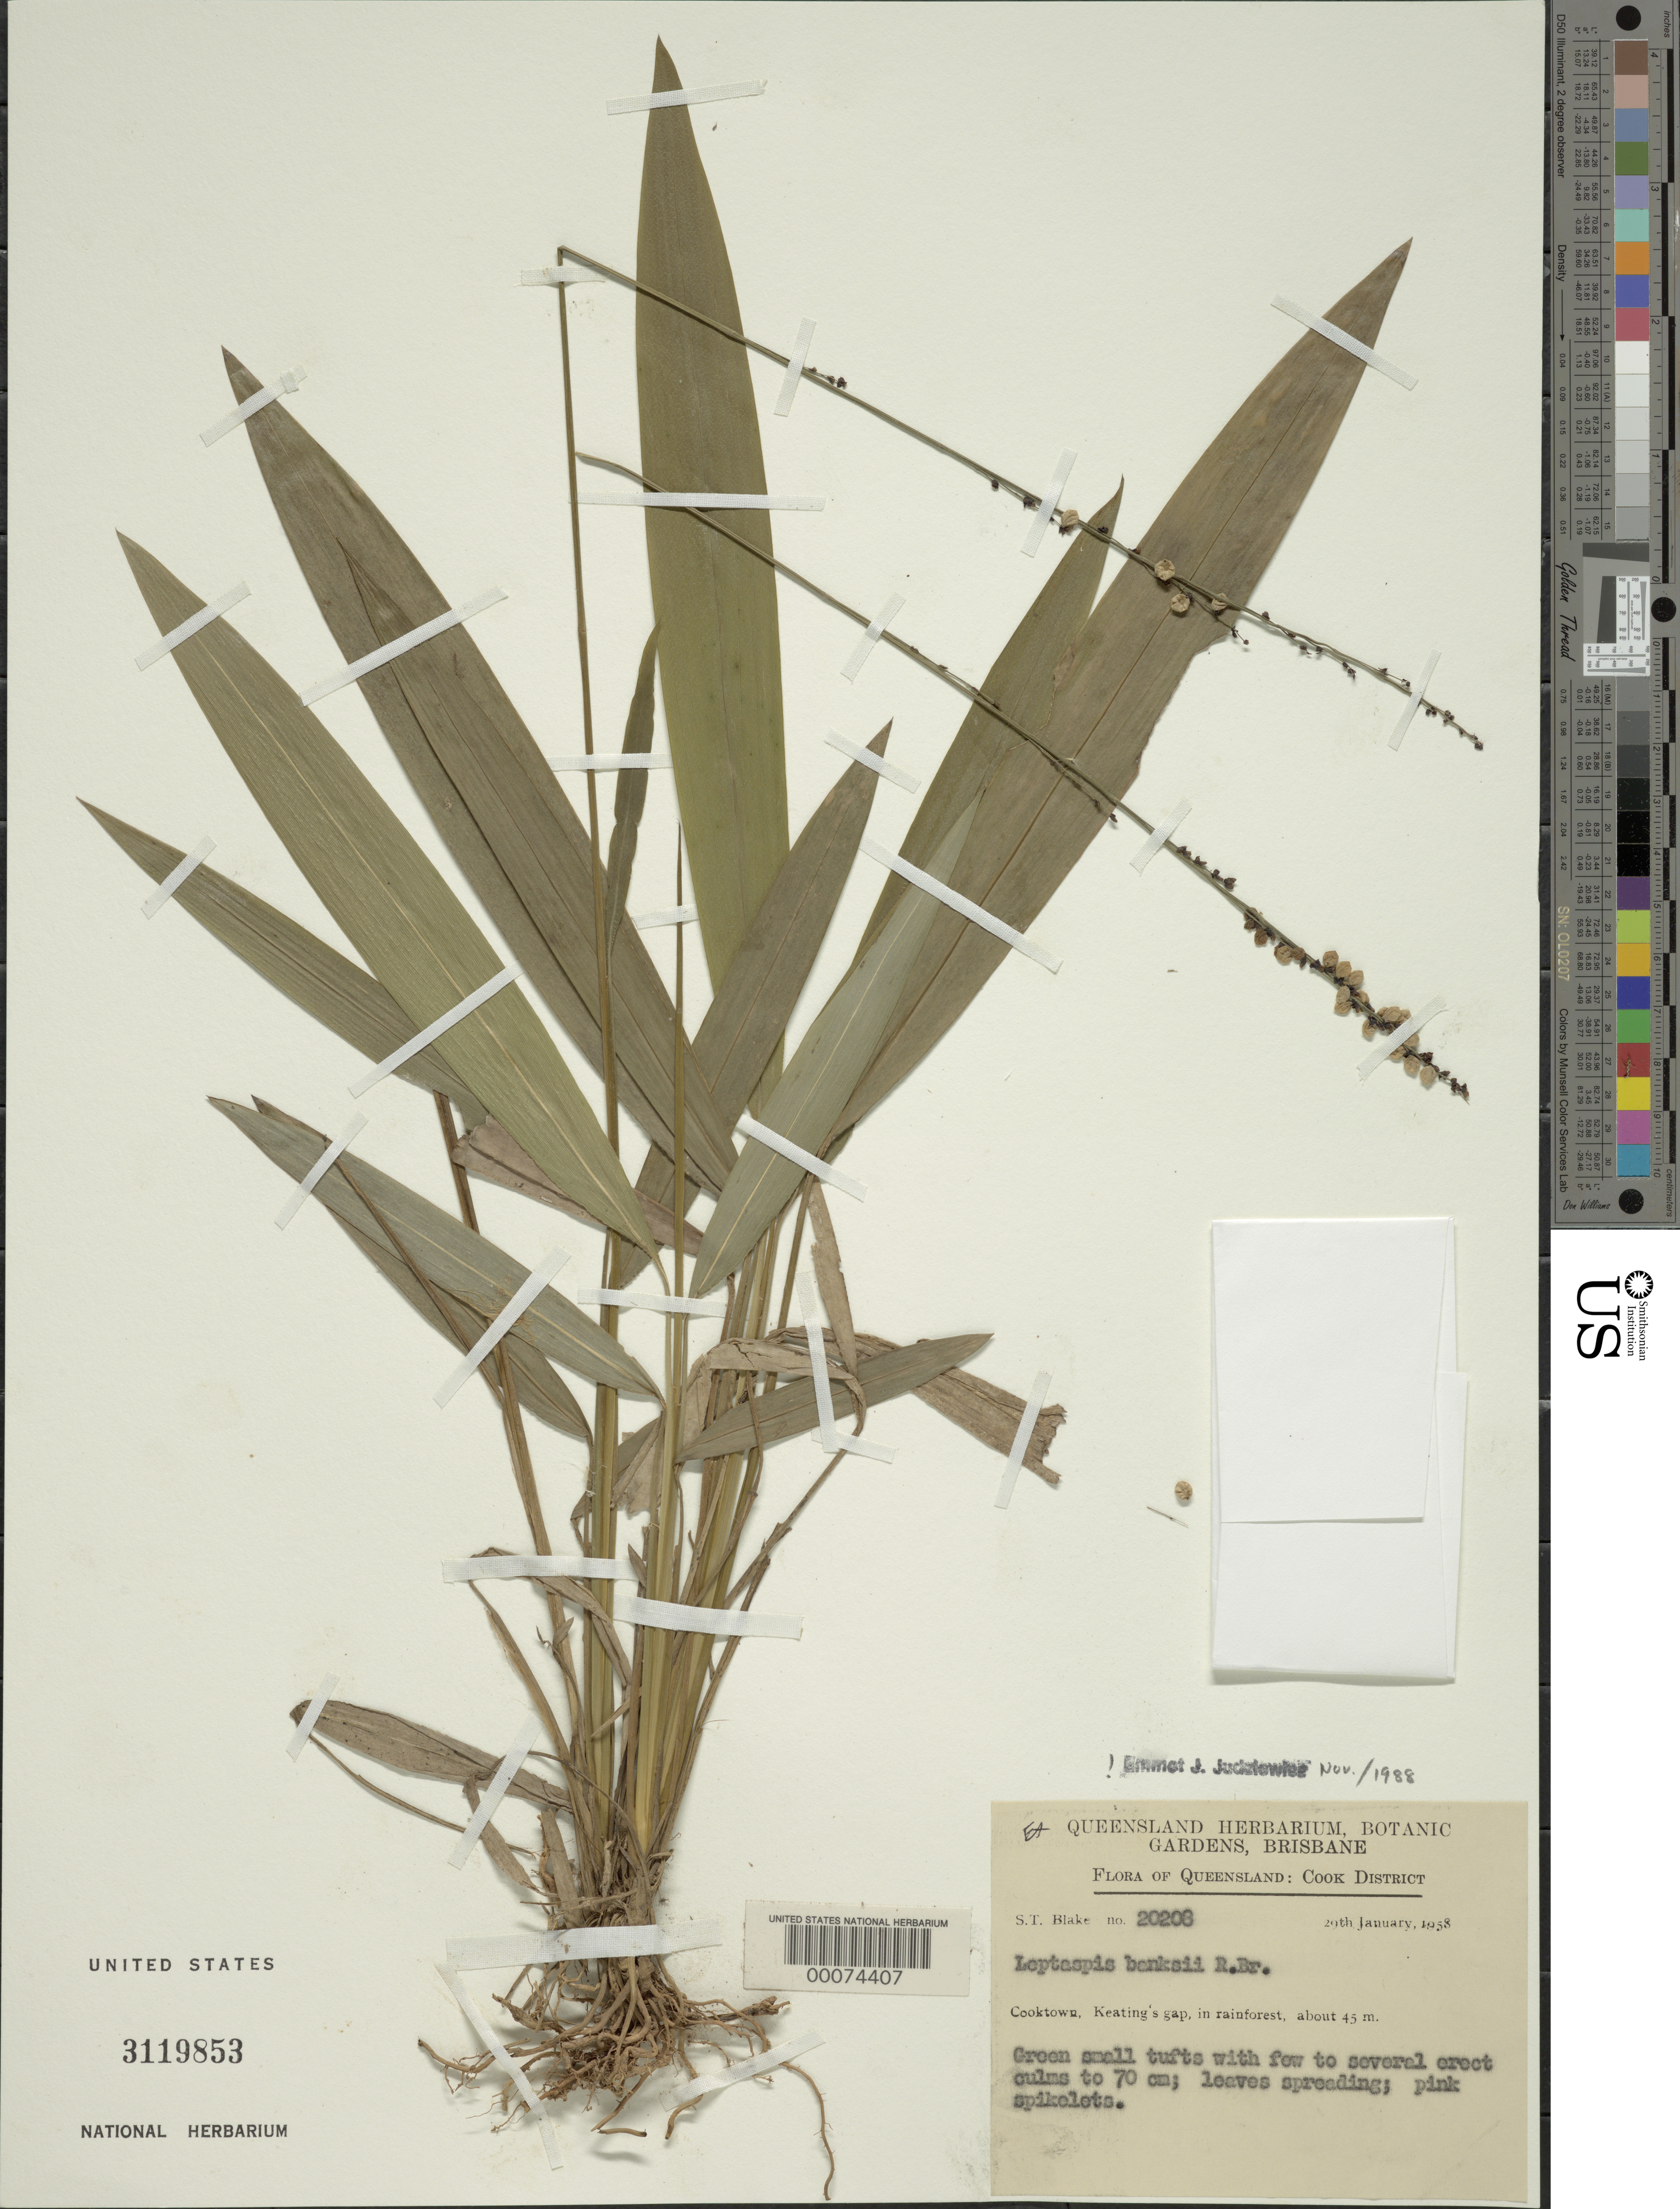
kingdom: Plantae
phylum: Tracheophyta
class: Liliopsida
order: Poales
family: Poaceae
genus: Leptaspis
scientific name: Leptaspis banksii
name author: R. Br.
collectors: S. T. Blake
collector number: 20208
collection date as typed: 29 Jan 1958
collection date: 1958-01-29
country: Australia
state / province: Queensland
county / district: Cook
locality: Cooktown, keating's gap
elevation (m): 45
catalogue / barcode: US 3119853